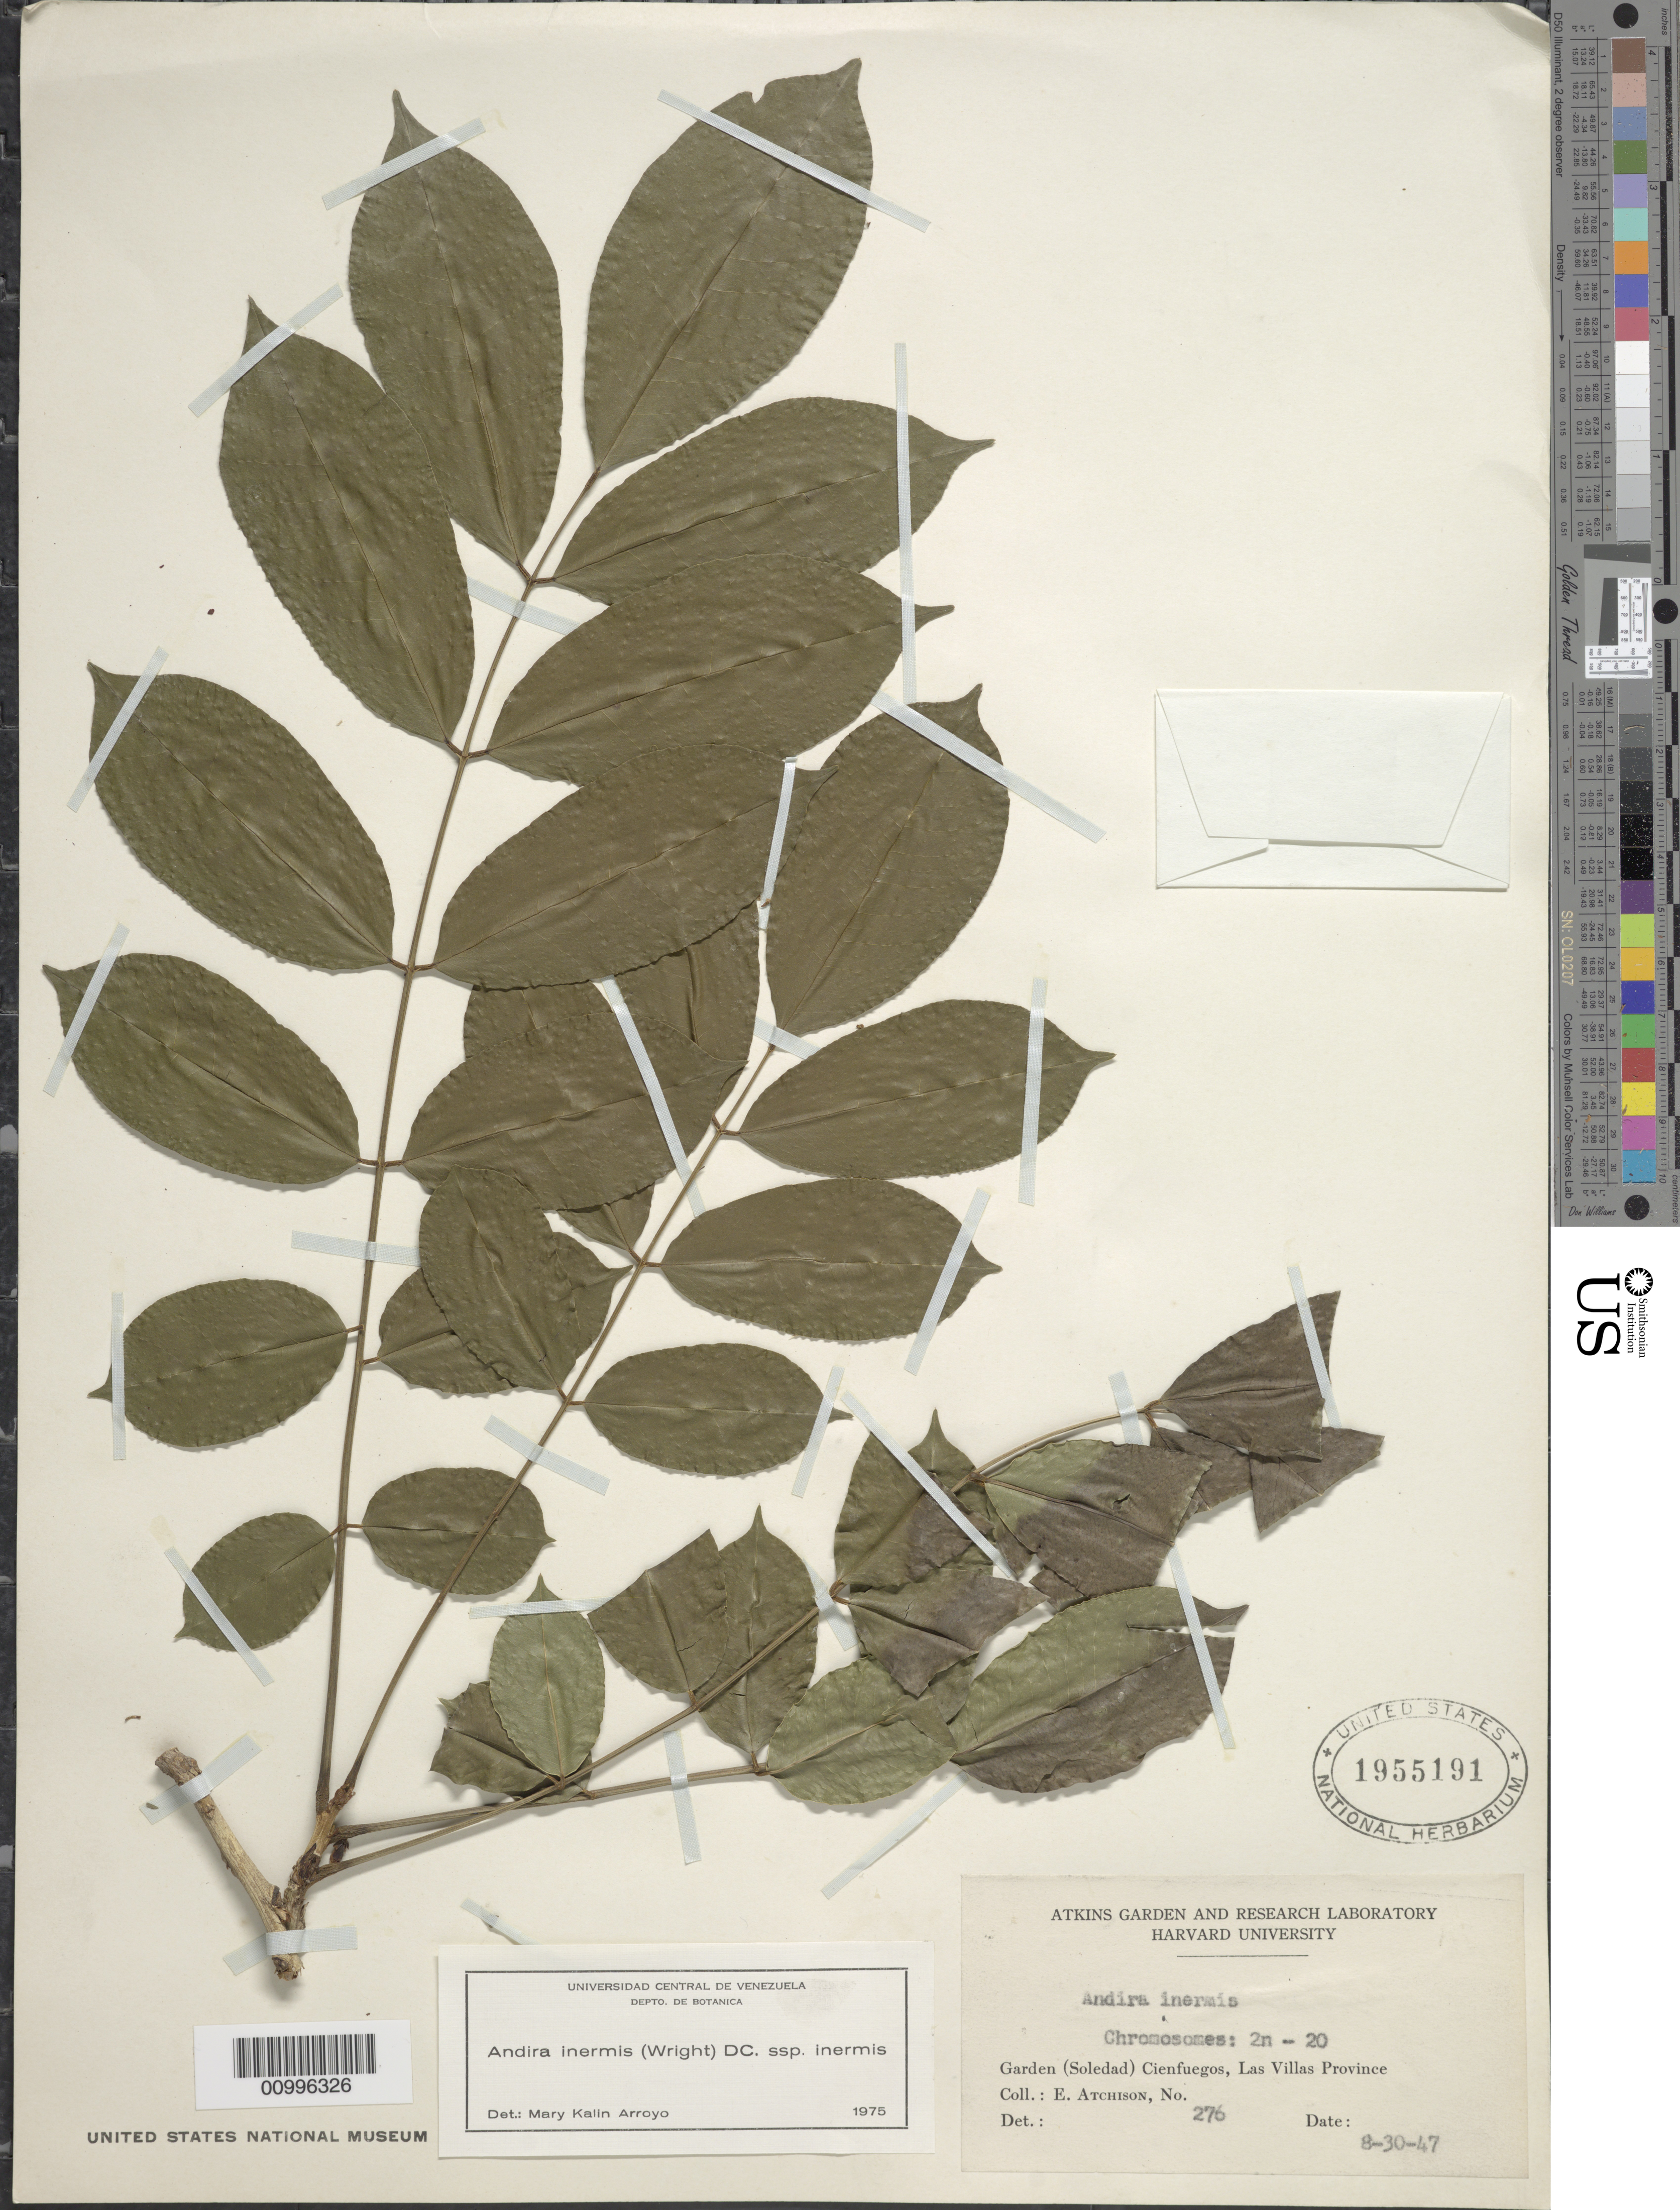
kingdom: Plantae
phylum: Tracheophyta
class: Magnoliopsida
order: Fabales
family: Fabaceae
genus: Andira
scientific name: Andira inermis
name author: (W. Wright) Kunth ex DC.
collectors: E. Atchison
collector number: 276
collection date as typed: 30 Aug 1947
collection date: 1947-08-30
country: Cuba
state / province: Cienfuegos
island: Cuba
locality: Las Villas Province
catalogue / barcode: US 1955191